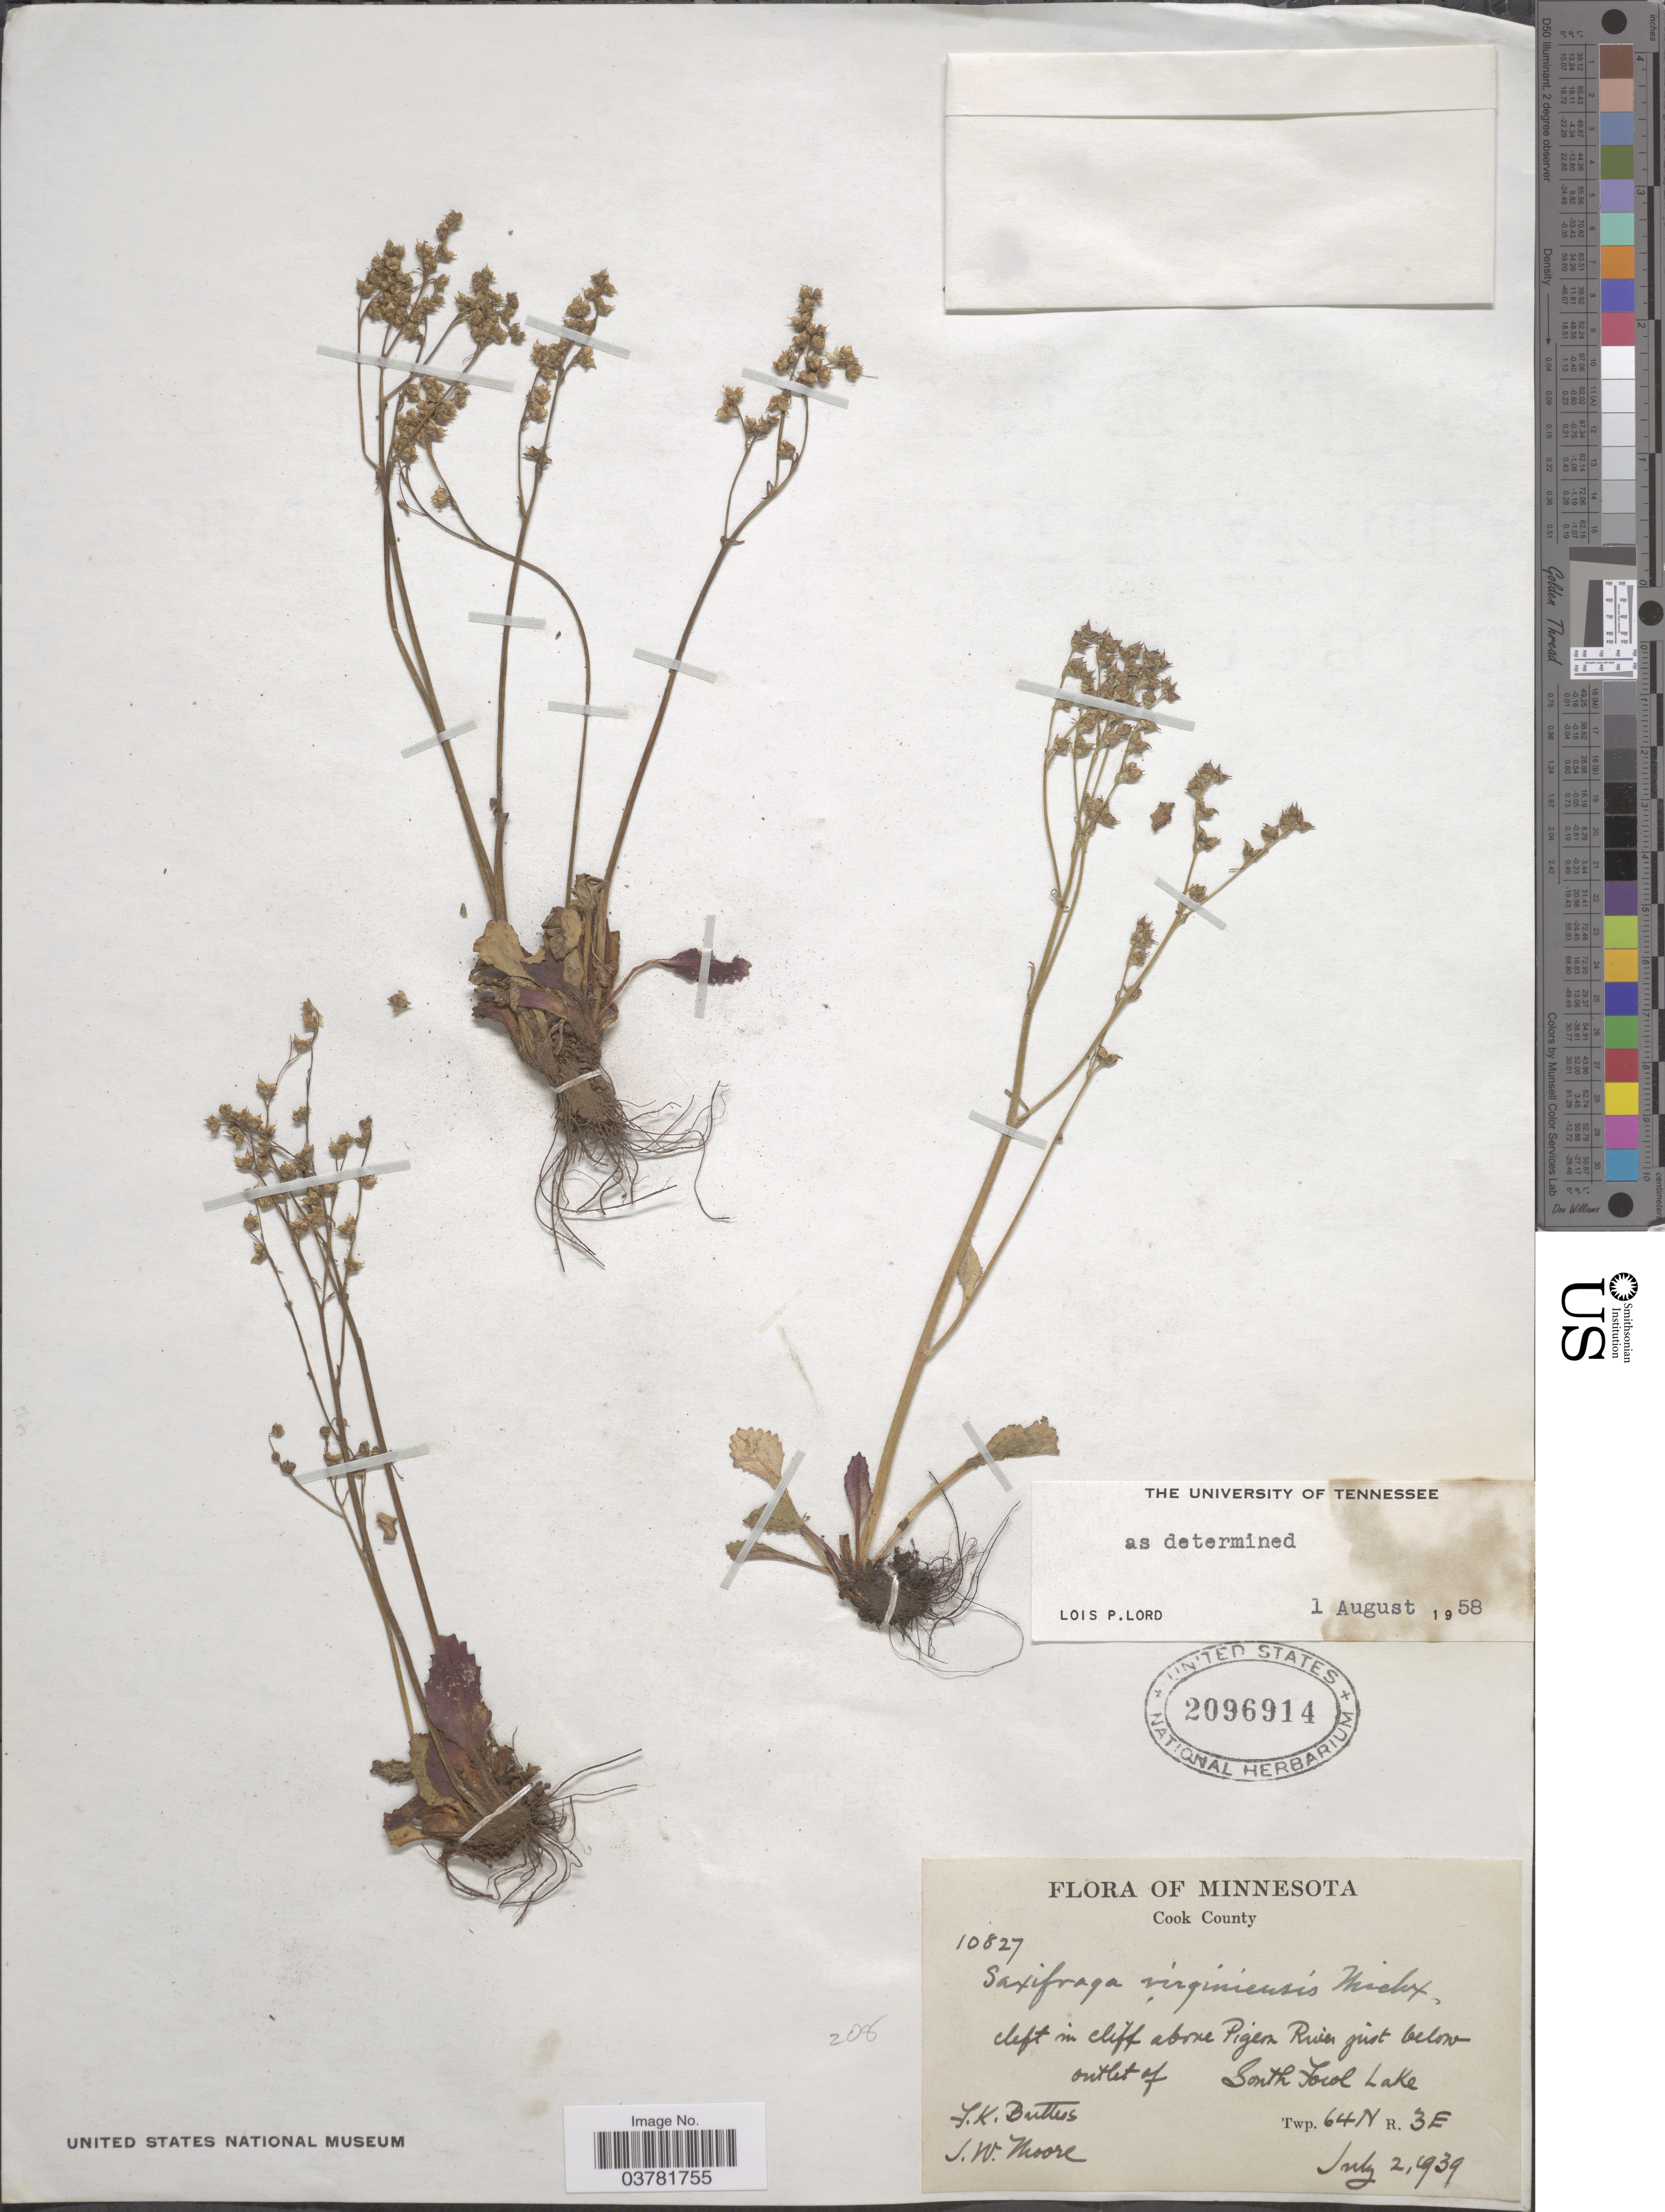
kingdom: Plantae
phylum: Tracheophyta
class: Magnoliopsida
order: Saxifragales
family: Saxifragaceae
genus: Micranthes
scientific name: Micranthes virginiensis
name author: (Michx.) Small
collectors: F. K. Butters & J. Moore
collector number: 10827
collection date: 1939-07-02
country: United States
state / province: Minnesota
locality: Cook County. Cleft in cliff above Pigeon River just below outlet of South Fowl Lake. Twp. 64N R. 3E.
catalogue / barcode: US 2096914